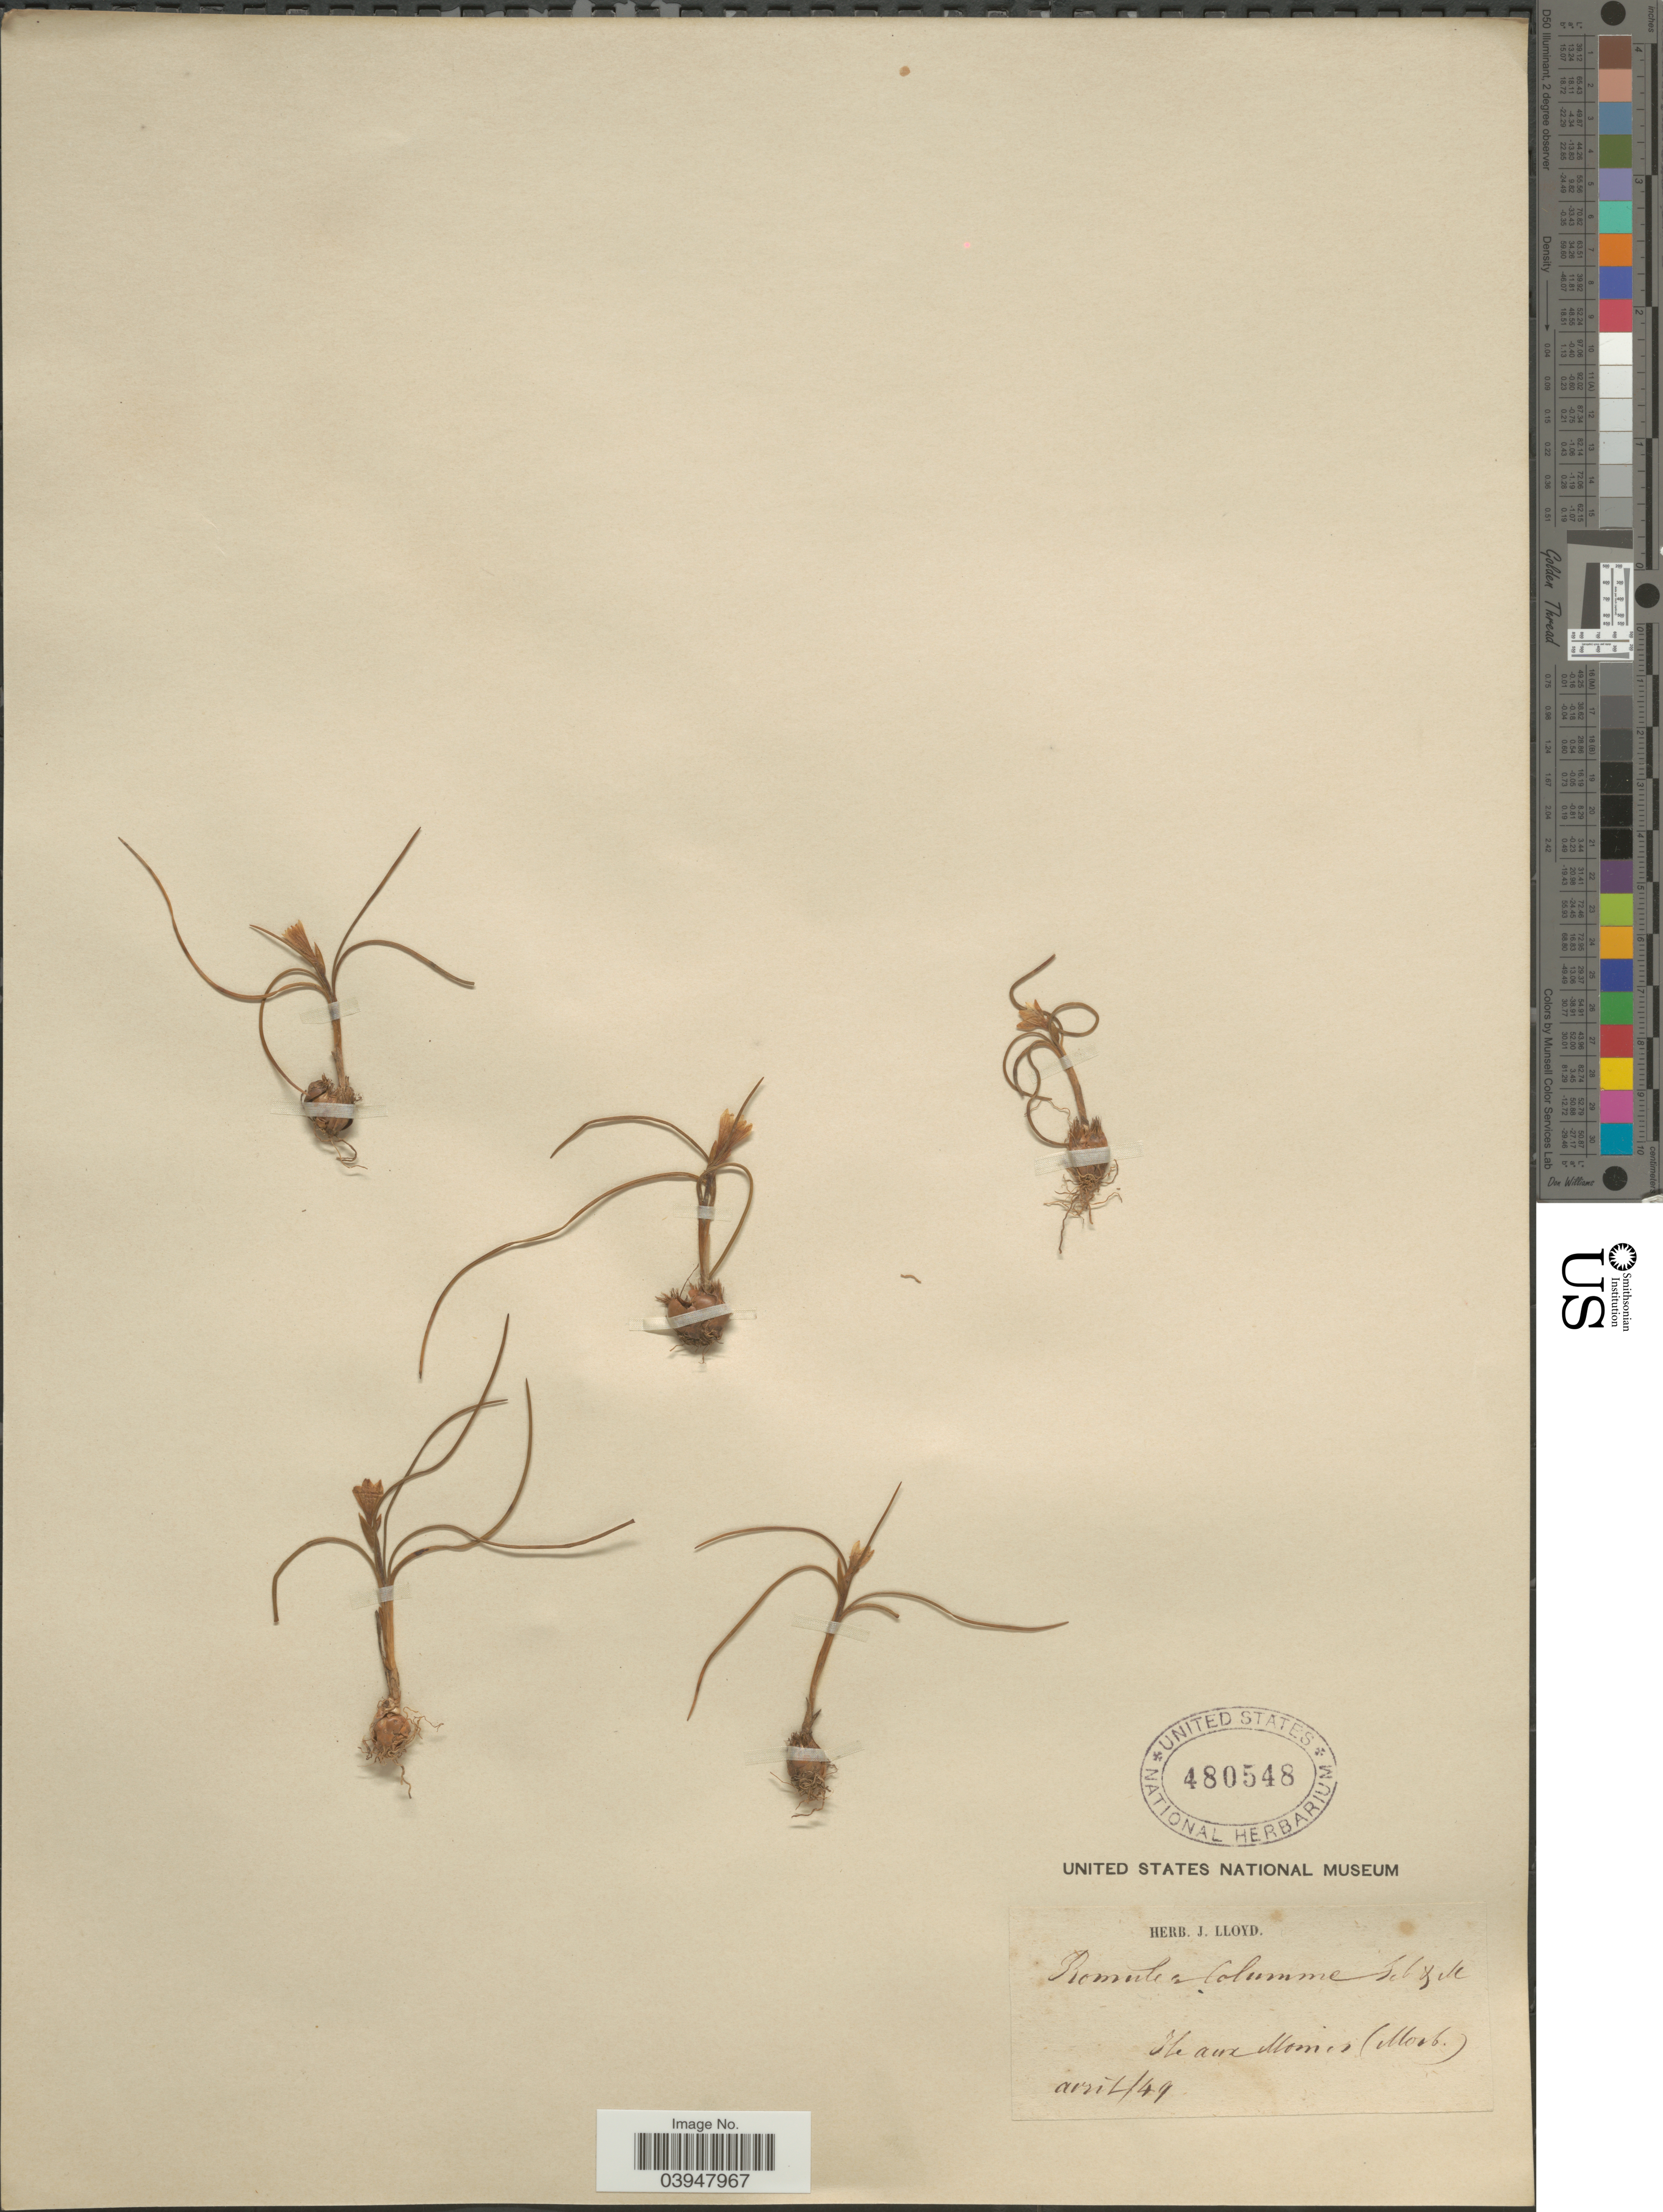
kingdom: Plantae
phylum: Tracheophyta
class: Liliopsida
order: Asparagales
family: Iridaceae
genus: Romulea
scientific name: Romulea columnae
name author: Sebast. & Mauri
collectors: Ex herb. J. Lloyd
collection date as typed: Transcribed d/m/y: /4/49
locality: Ile aux Monic (Morg). [interpreted]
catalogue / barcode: US 480548